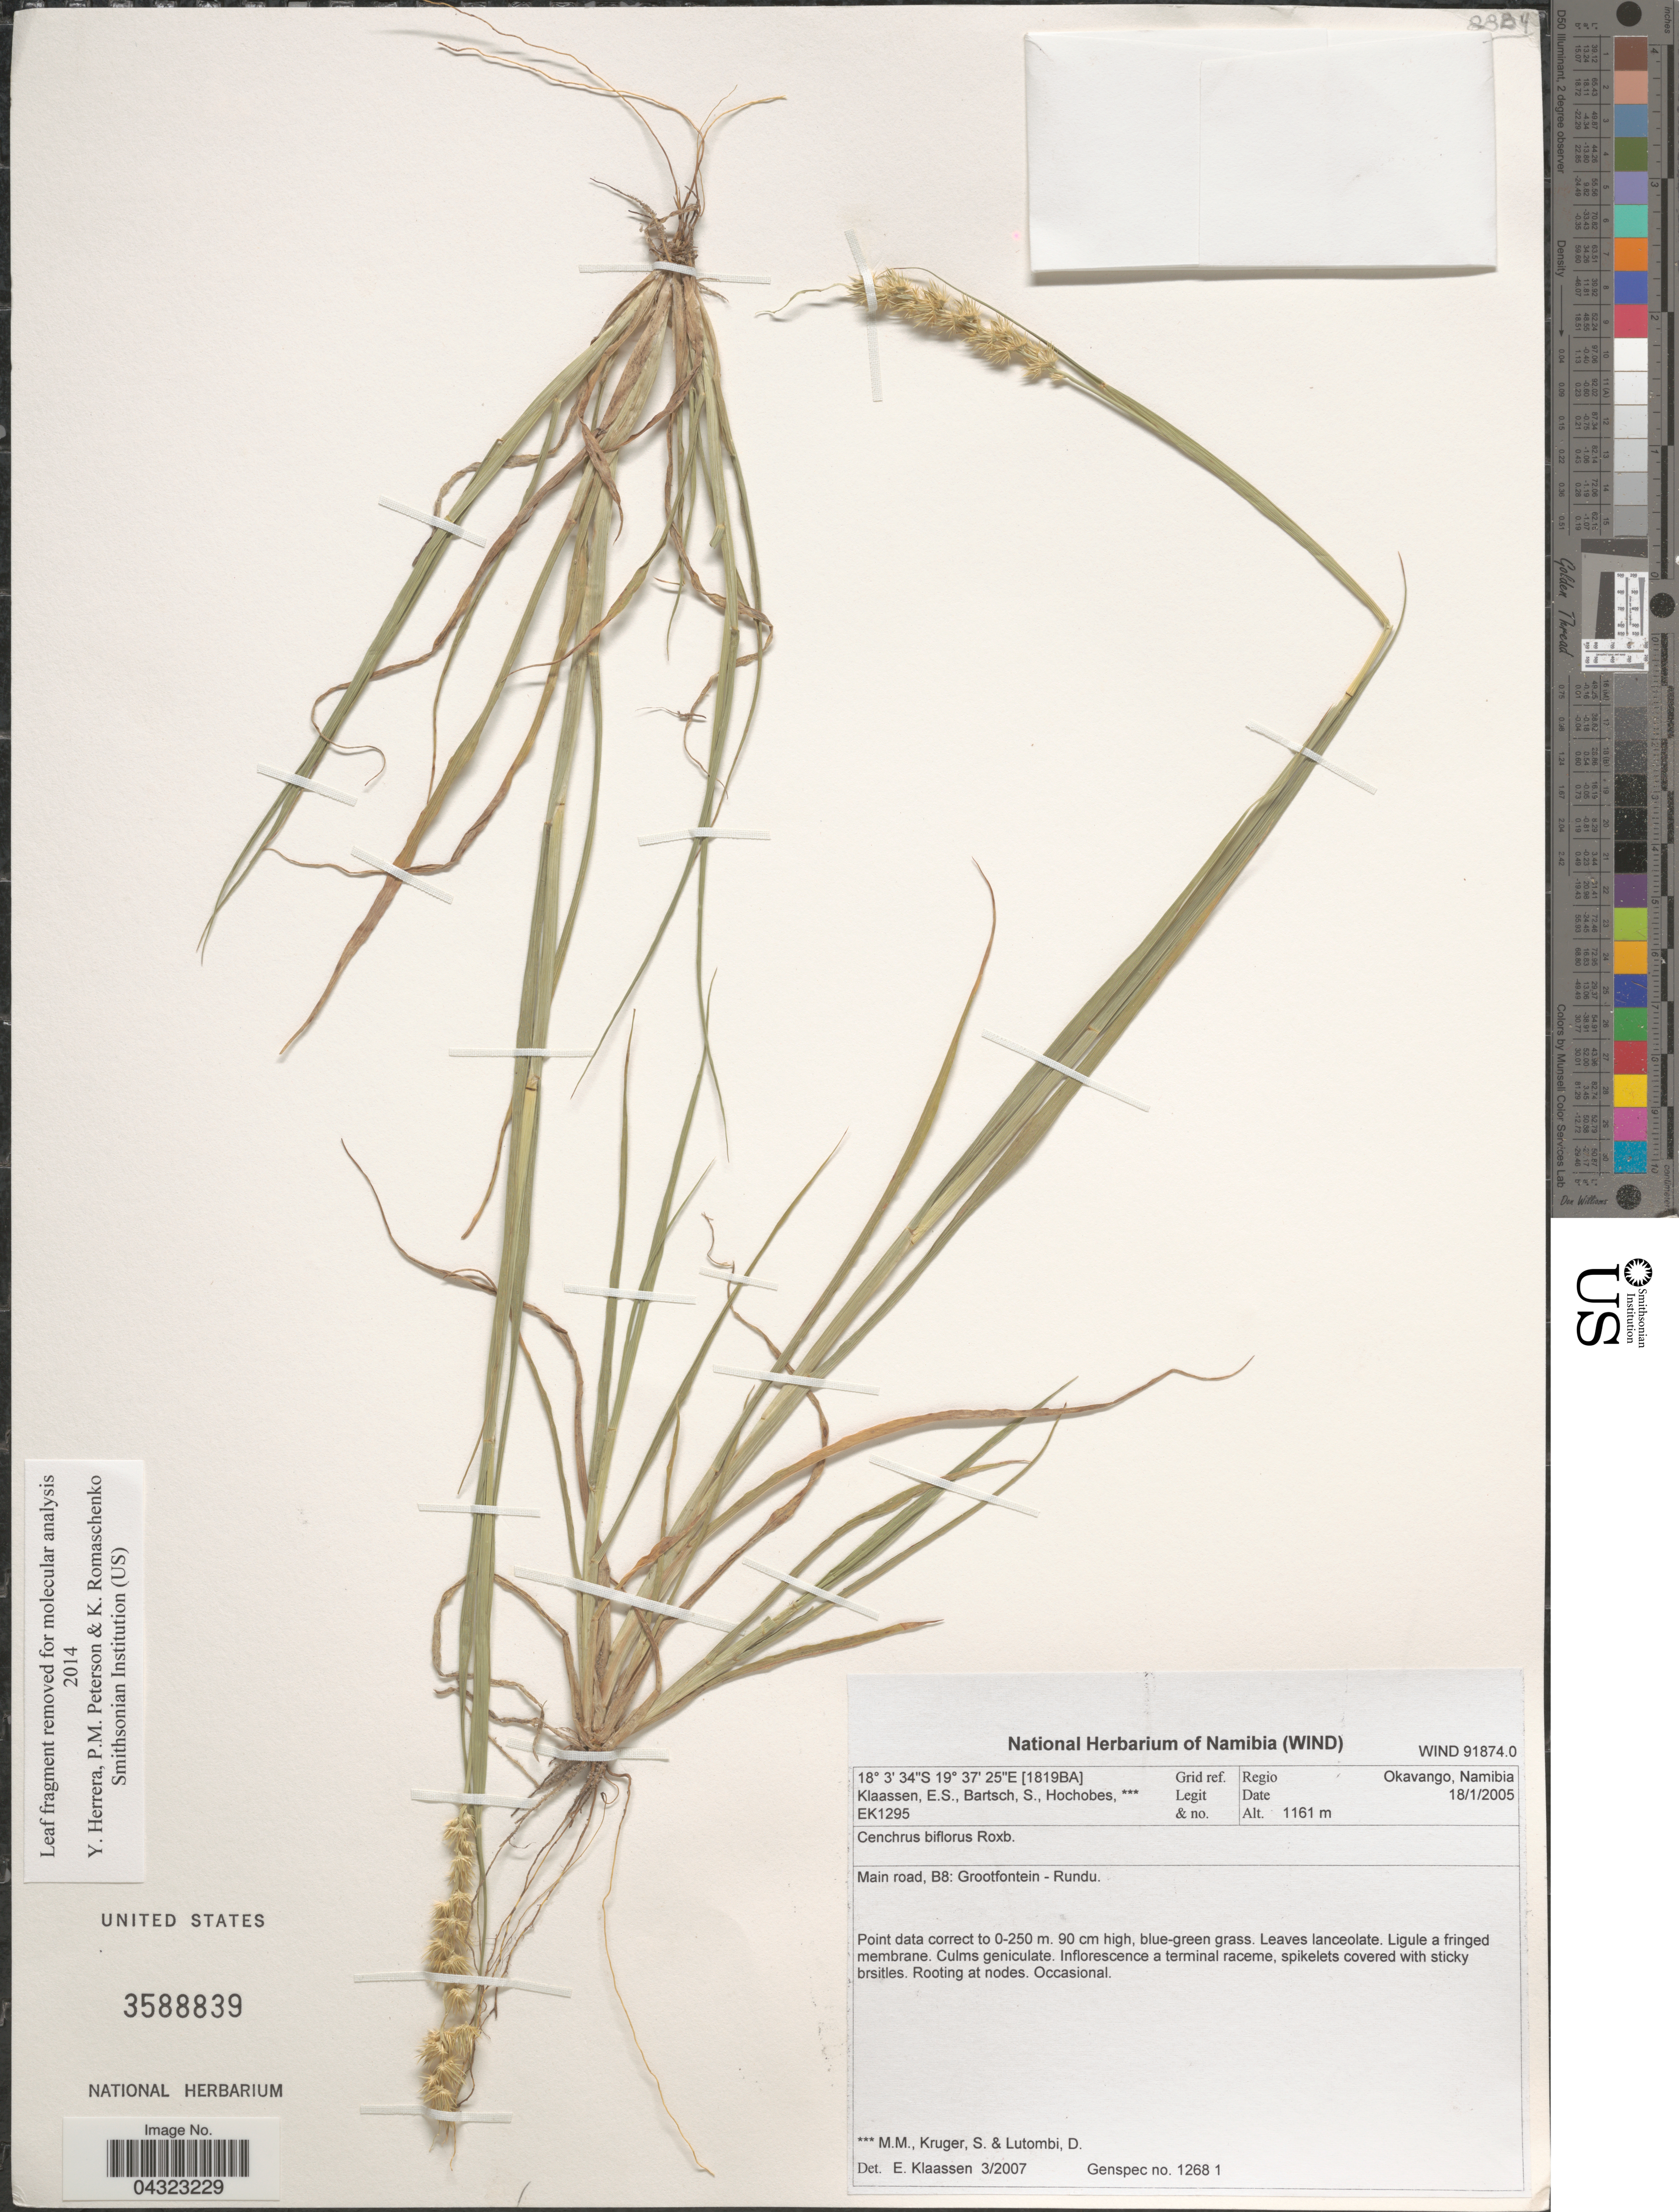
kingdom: Plantae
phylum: Tracheophyta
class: Liliopsida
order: Poales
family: Poaceae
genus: Cenchrus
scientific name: Cenchrus biflorus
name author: Roxb.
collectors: E. S. Klaassen, S. Bartsch, M. Hochobes, S. Kruger & D. Lutombi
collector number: EK1295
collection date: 2005-01-18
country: Namibia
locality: [1819BA] Grid ref. Regio Okavango. Main road, B8: Grootfontein - Rundu.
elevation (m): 1161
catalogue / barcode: US 3588839